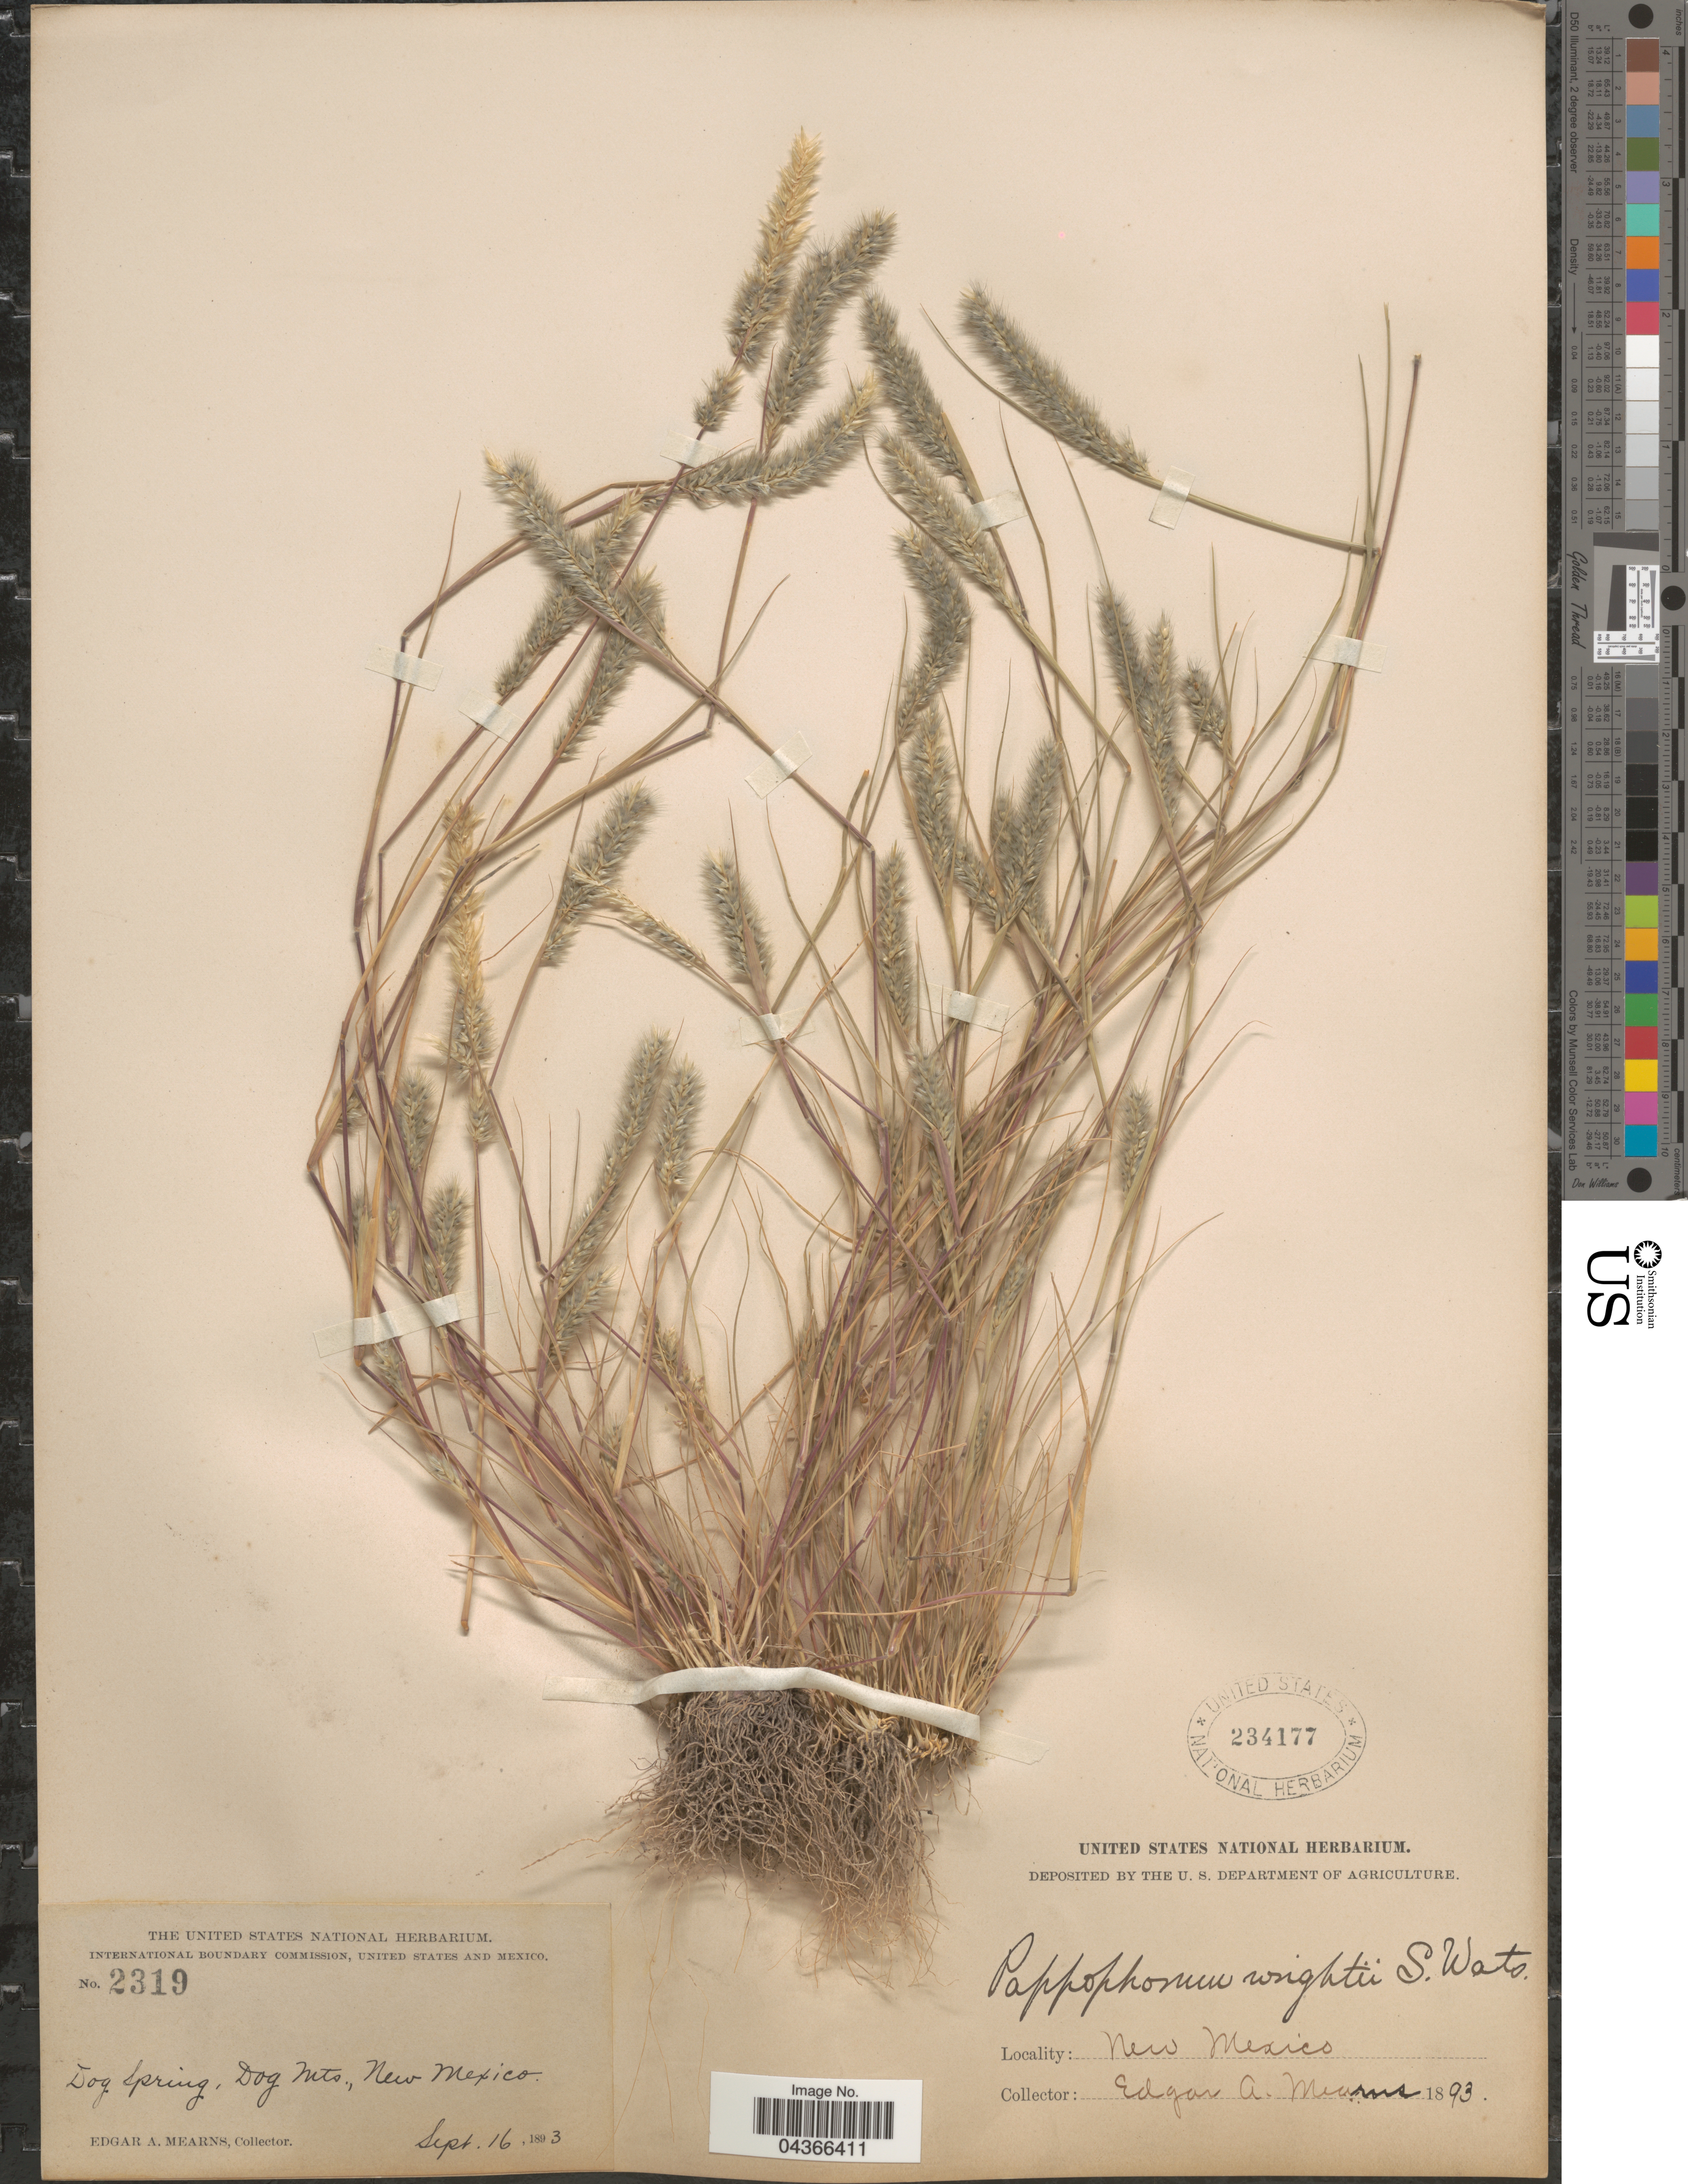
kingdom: Plantae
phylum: Tracheophyta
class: Liliopsida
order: Poales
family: Poaceae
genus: Enneapogon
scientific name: Enneapogon desvauxii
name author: P. Beauv.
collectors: E. A. Mearns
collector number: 2319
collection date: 1893-09-16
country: United States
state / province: New Mexico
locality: Dog Spring, Dog Mts.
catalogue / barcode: US 234177